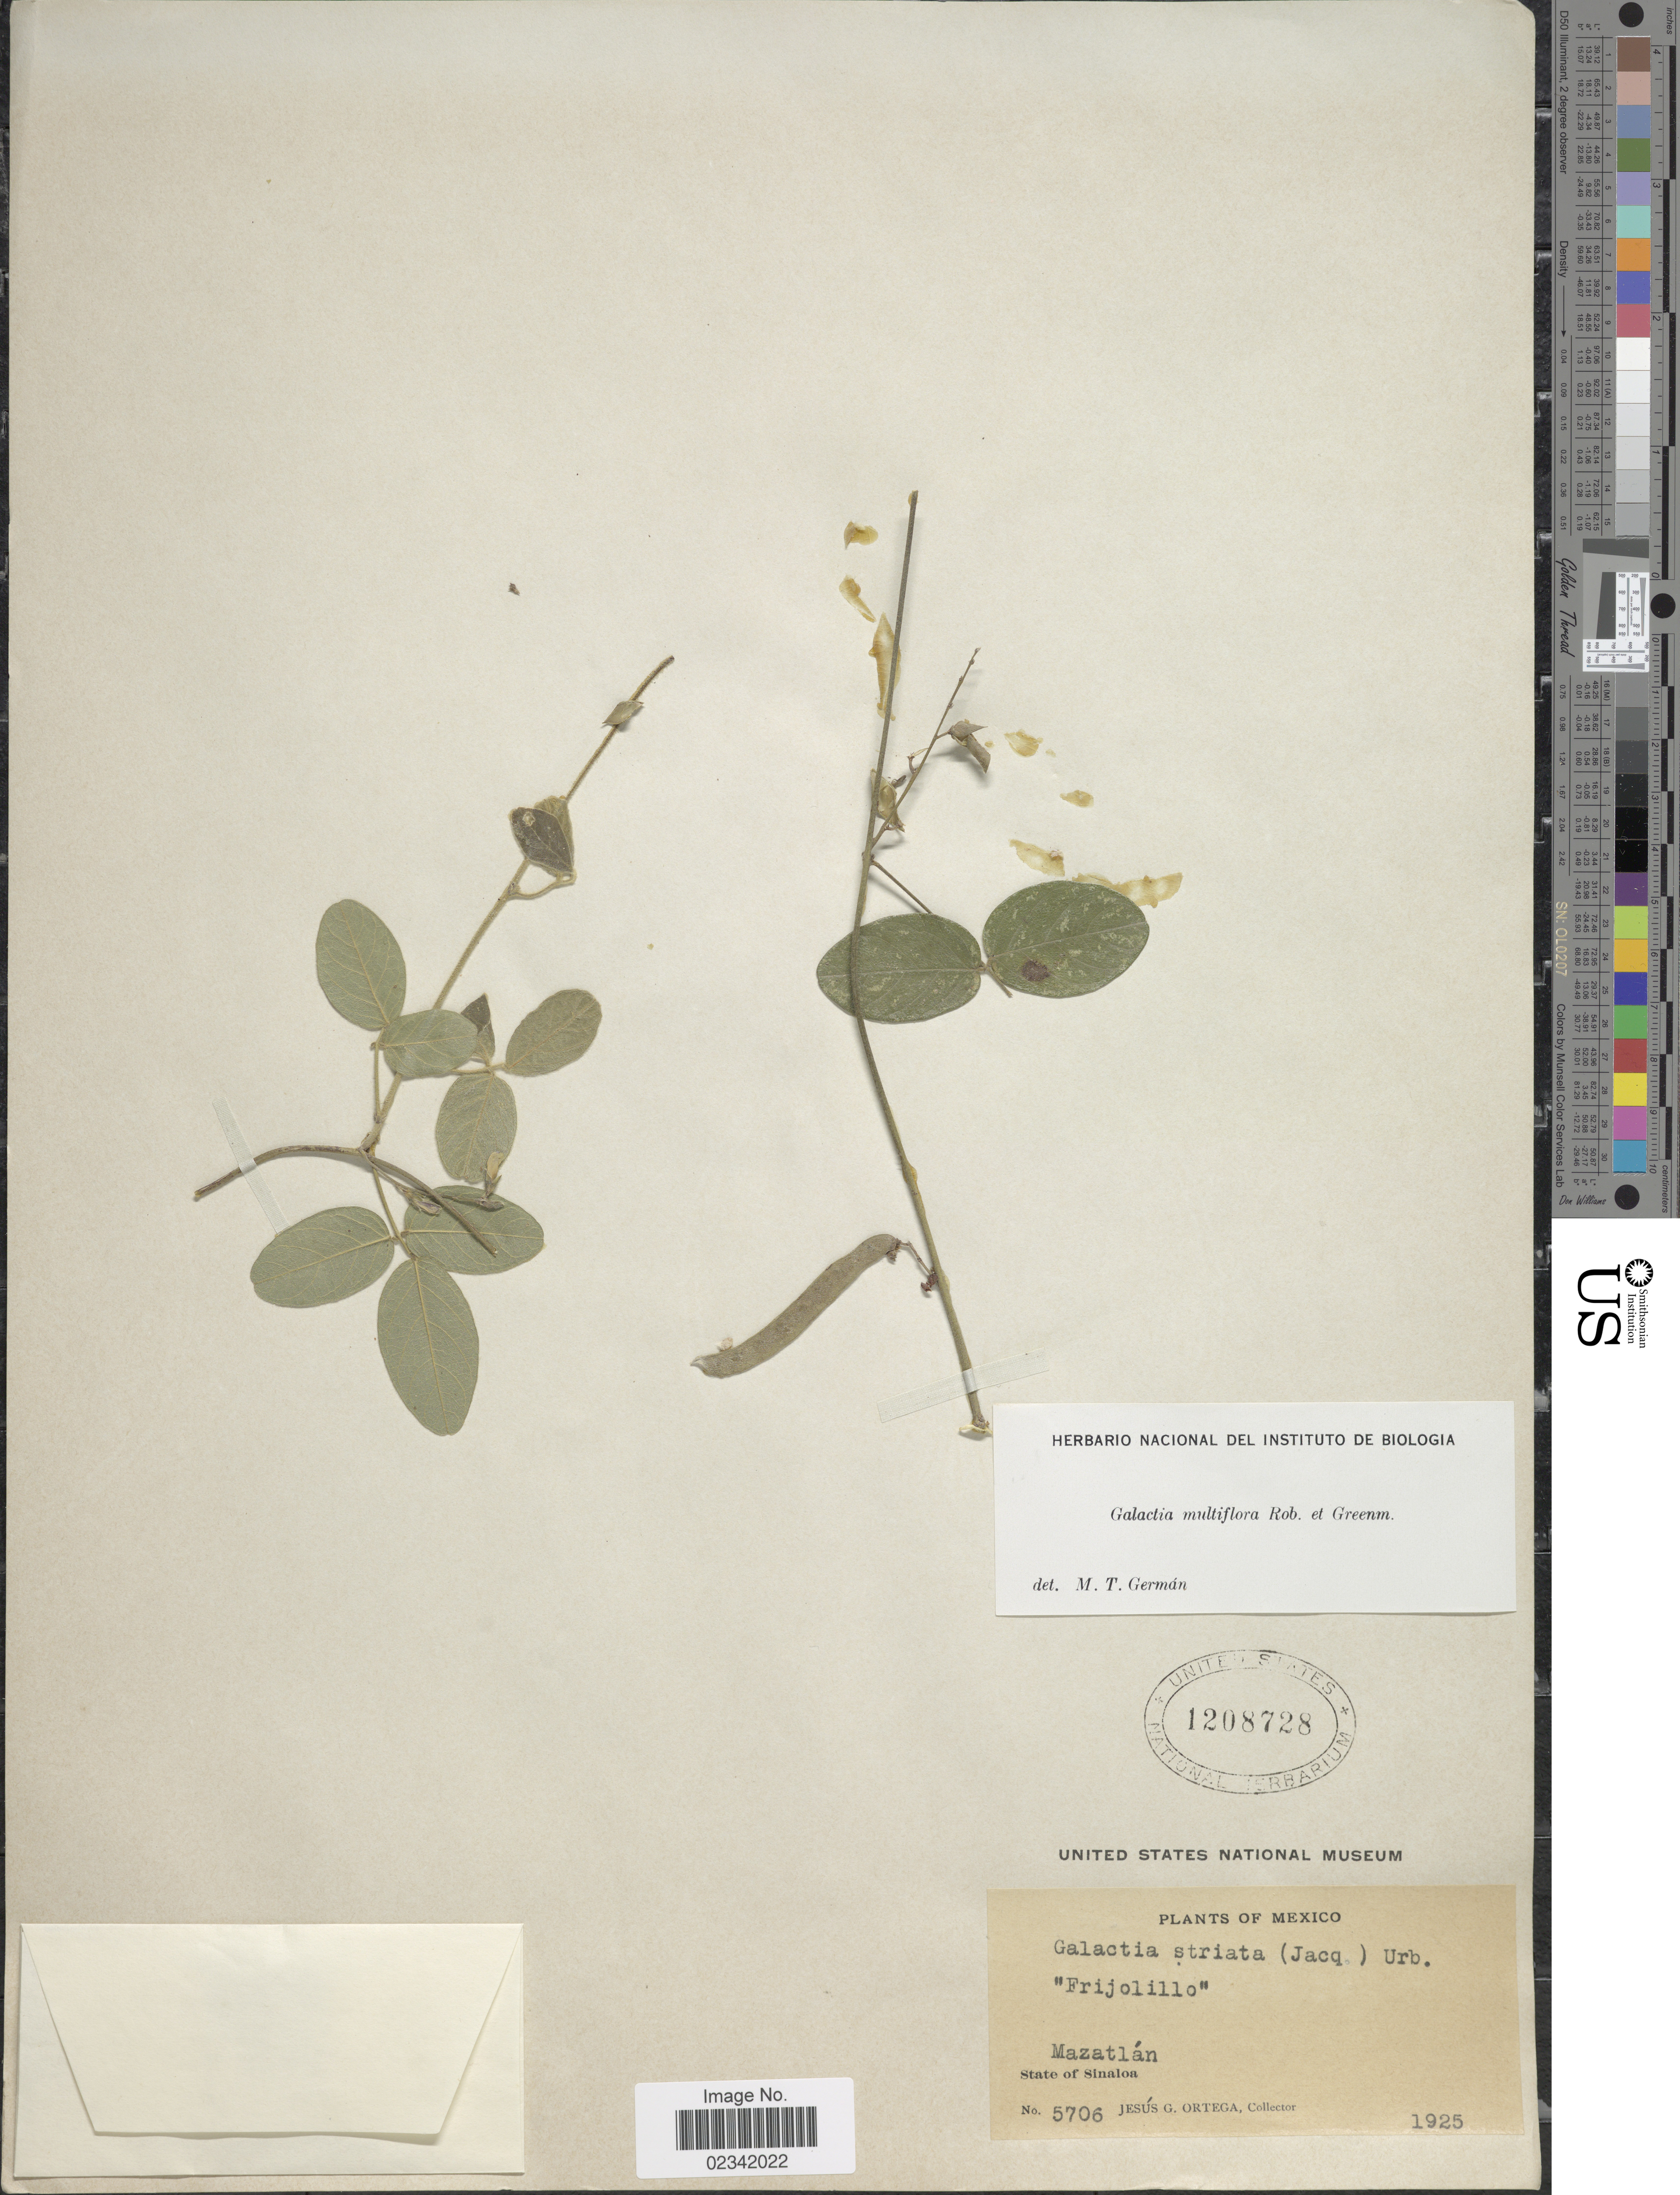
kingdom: Plantae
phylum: Tracheophyta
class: Magnoliopsida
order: Fabales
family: Fabaceae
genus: Galactia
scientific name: Galactia multiflora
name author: B.L. Rob.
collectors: J. Ortega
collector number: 5706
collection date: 1925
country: Mexico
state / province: Sinaloa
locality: Mazatlan, State of Sinaloa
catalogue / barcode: US 1208728